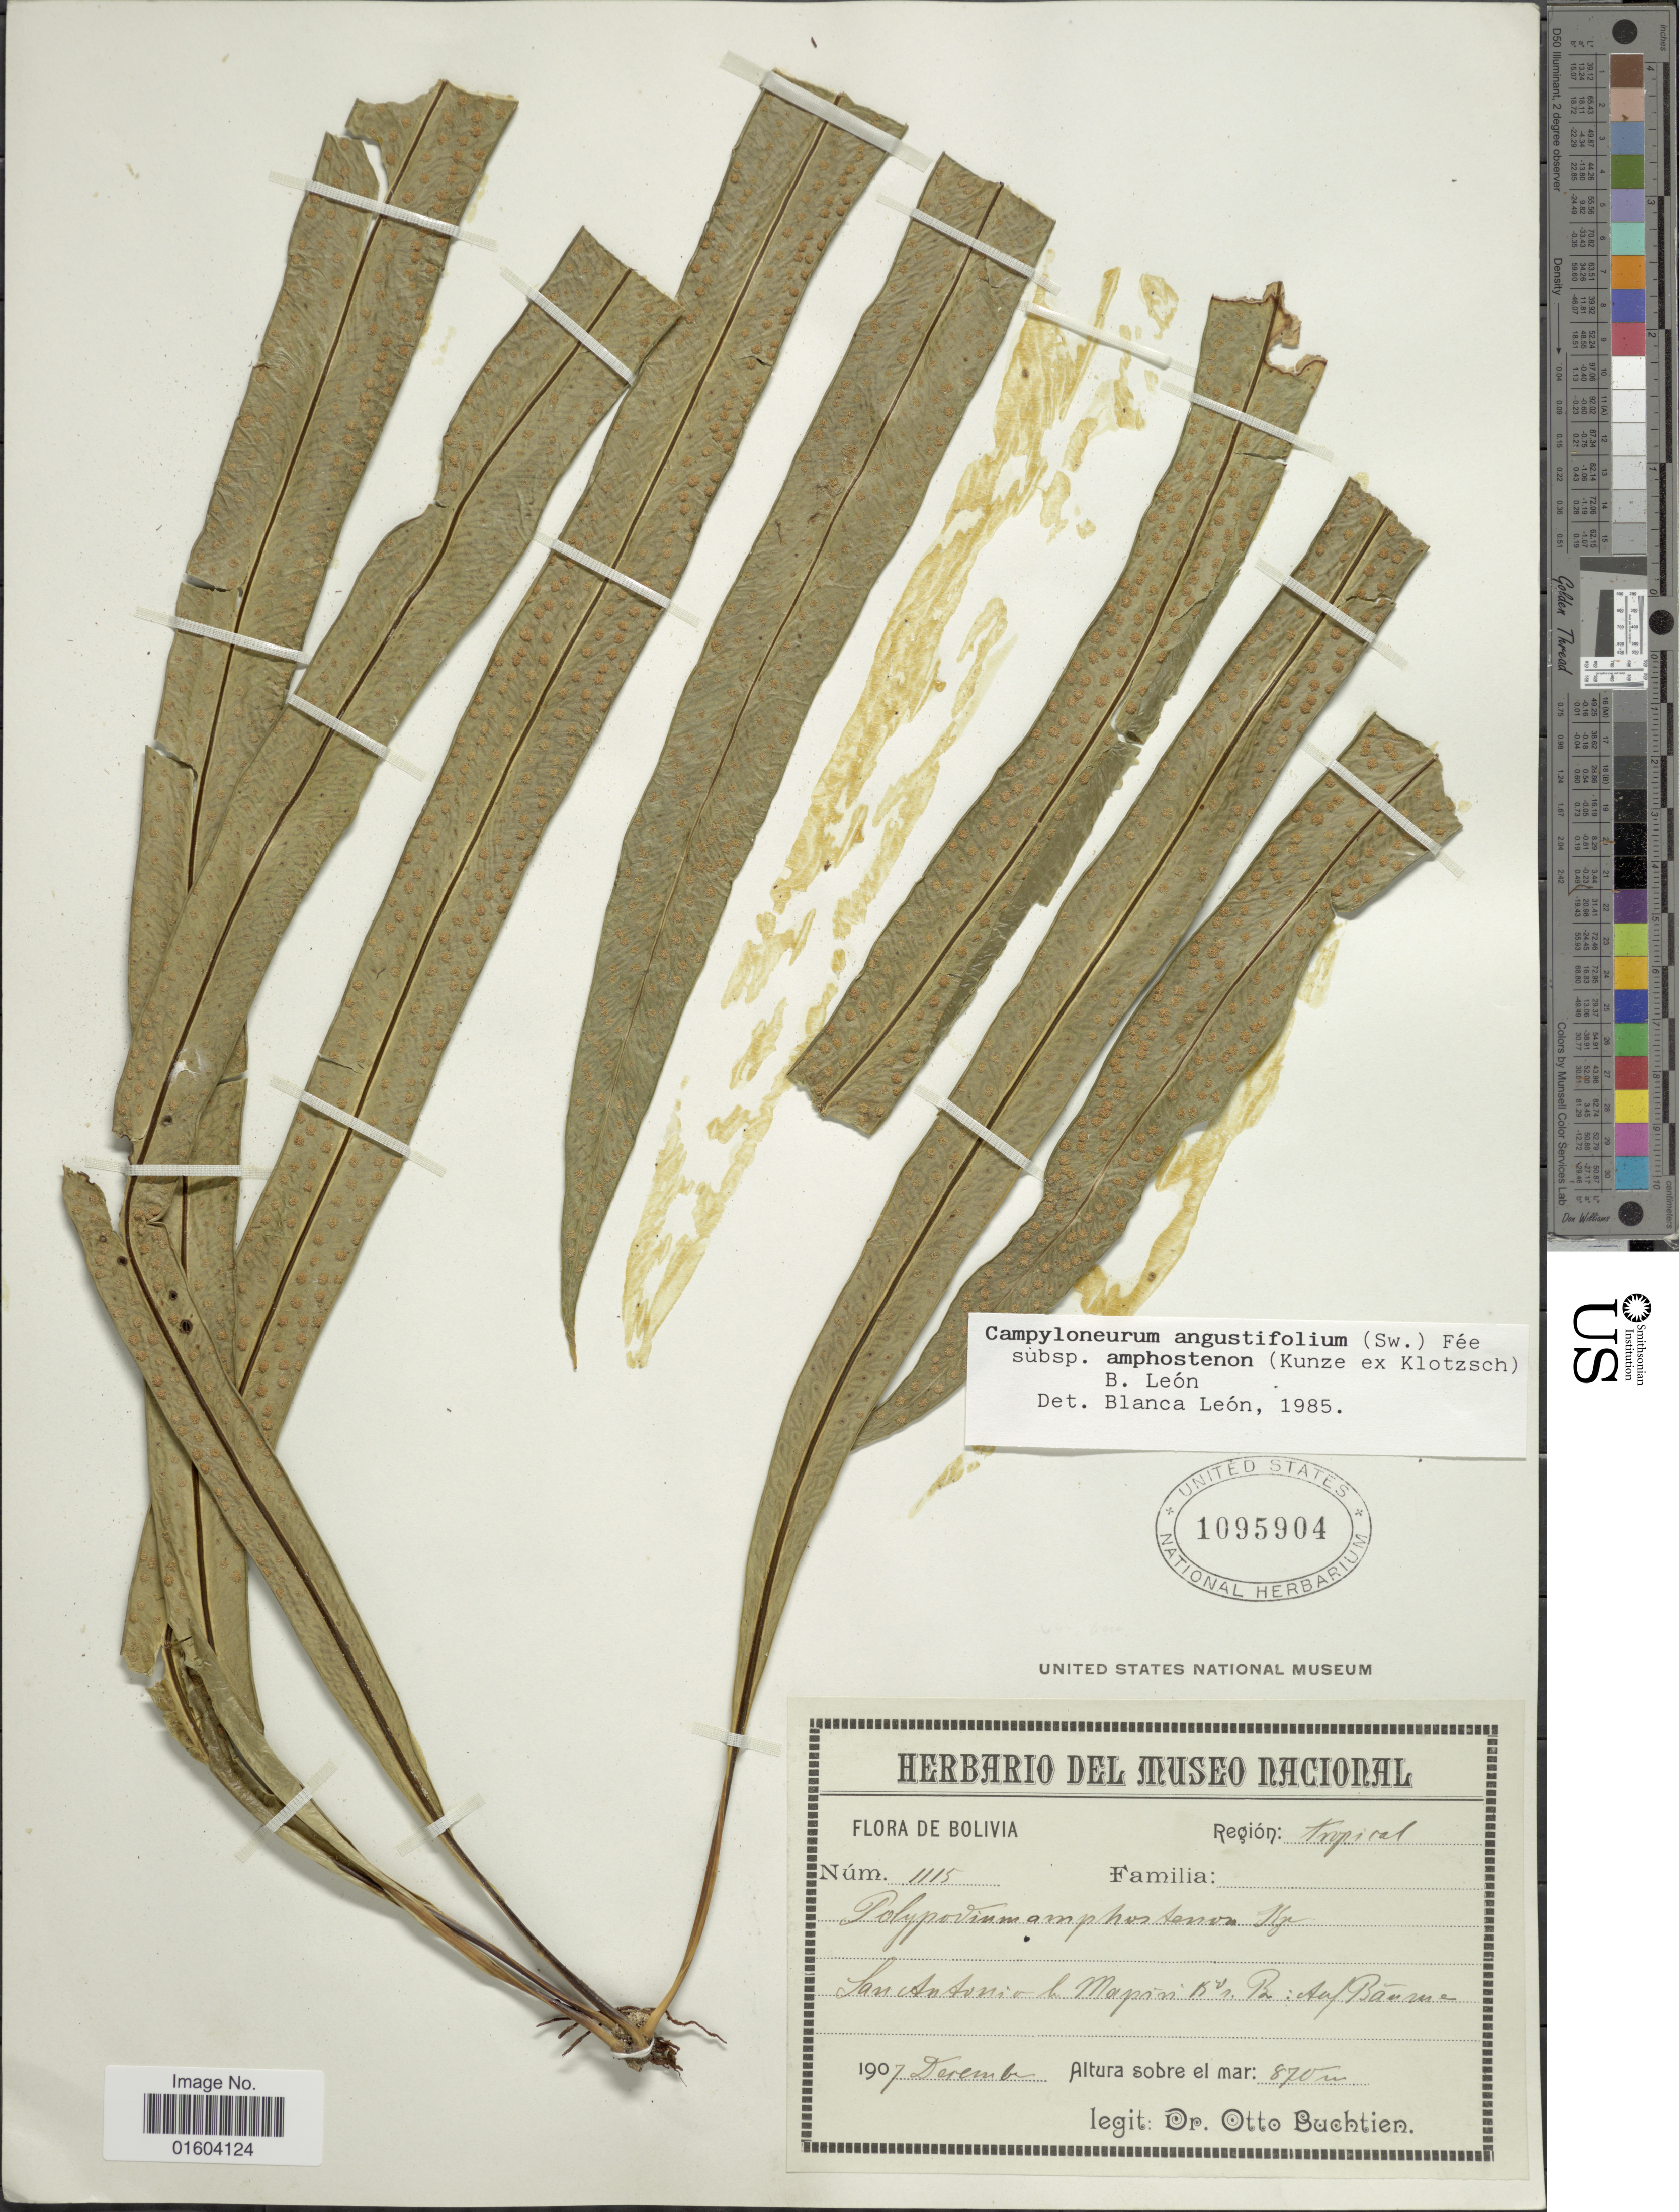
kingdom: Plantae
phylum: Tracheophyta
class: Polypodiopsida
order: Polypodiales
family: Polypodiaceae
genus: Campyloneurum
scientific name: Campyloneurum chlorolepis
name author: Alston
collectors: O. Buchtien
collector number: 1115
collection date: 1907-12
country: Bolivia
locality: San Antonio b. Mapiri, Baume.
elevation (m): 870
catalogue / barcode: US 1095904